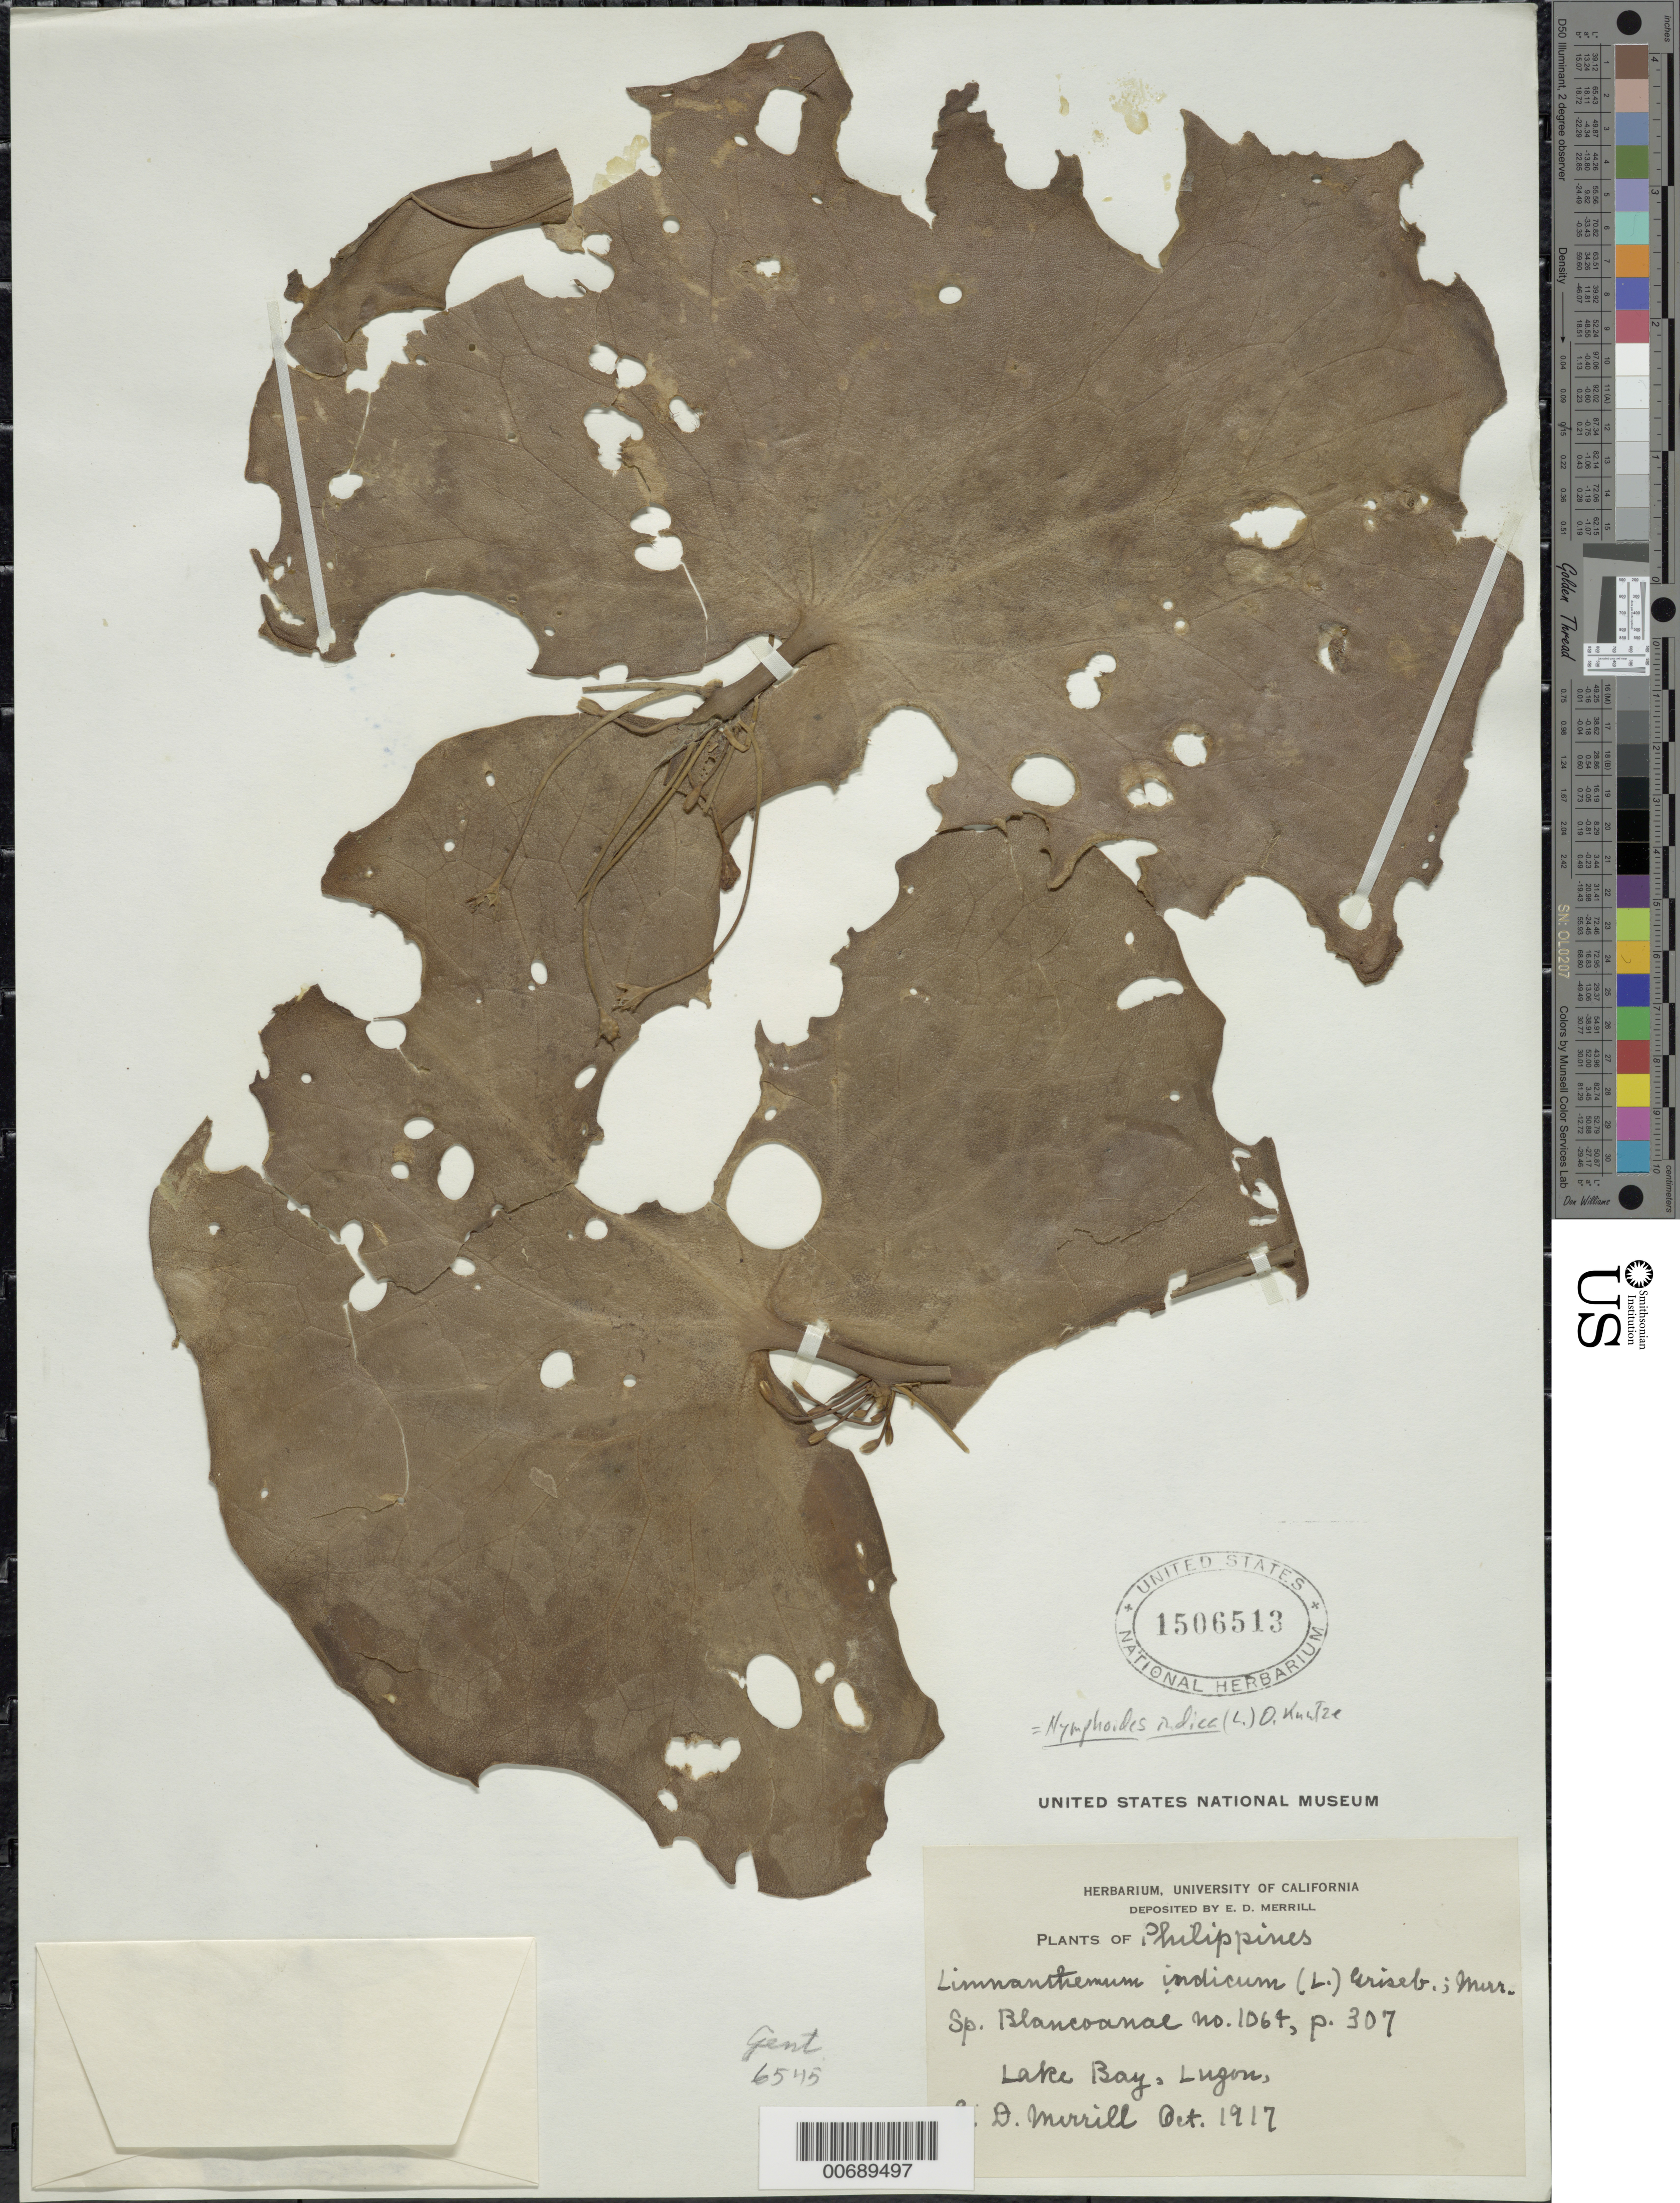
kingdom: Plantae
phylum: Tracheophyta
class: Magnoliopsida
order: Asterales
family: Menyanthaceae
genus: Nymphoides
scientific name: Nymphoides indica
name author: (L.) Kuntze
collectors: E. D. Merrill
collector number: Sp. Blancoan. 1064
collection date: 1917-10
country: Philippines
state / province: Calabarzon / National Capital Region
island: Luzon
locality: Lake Bay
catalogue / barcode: US 1506513